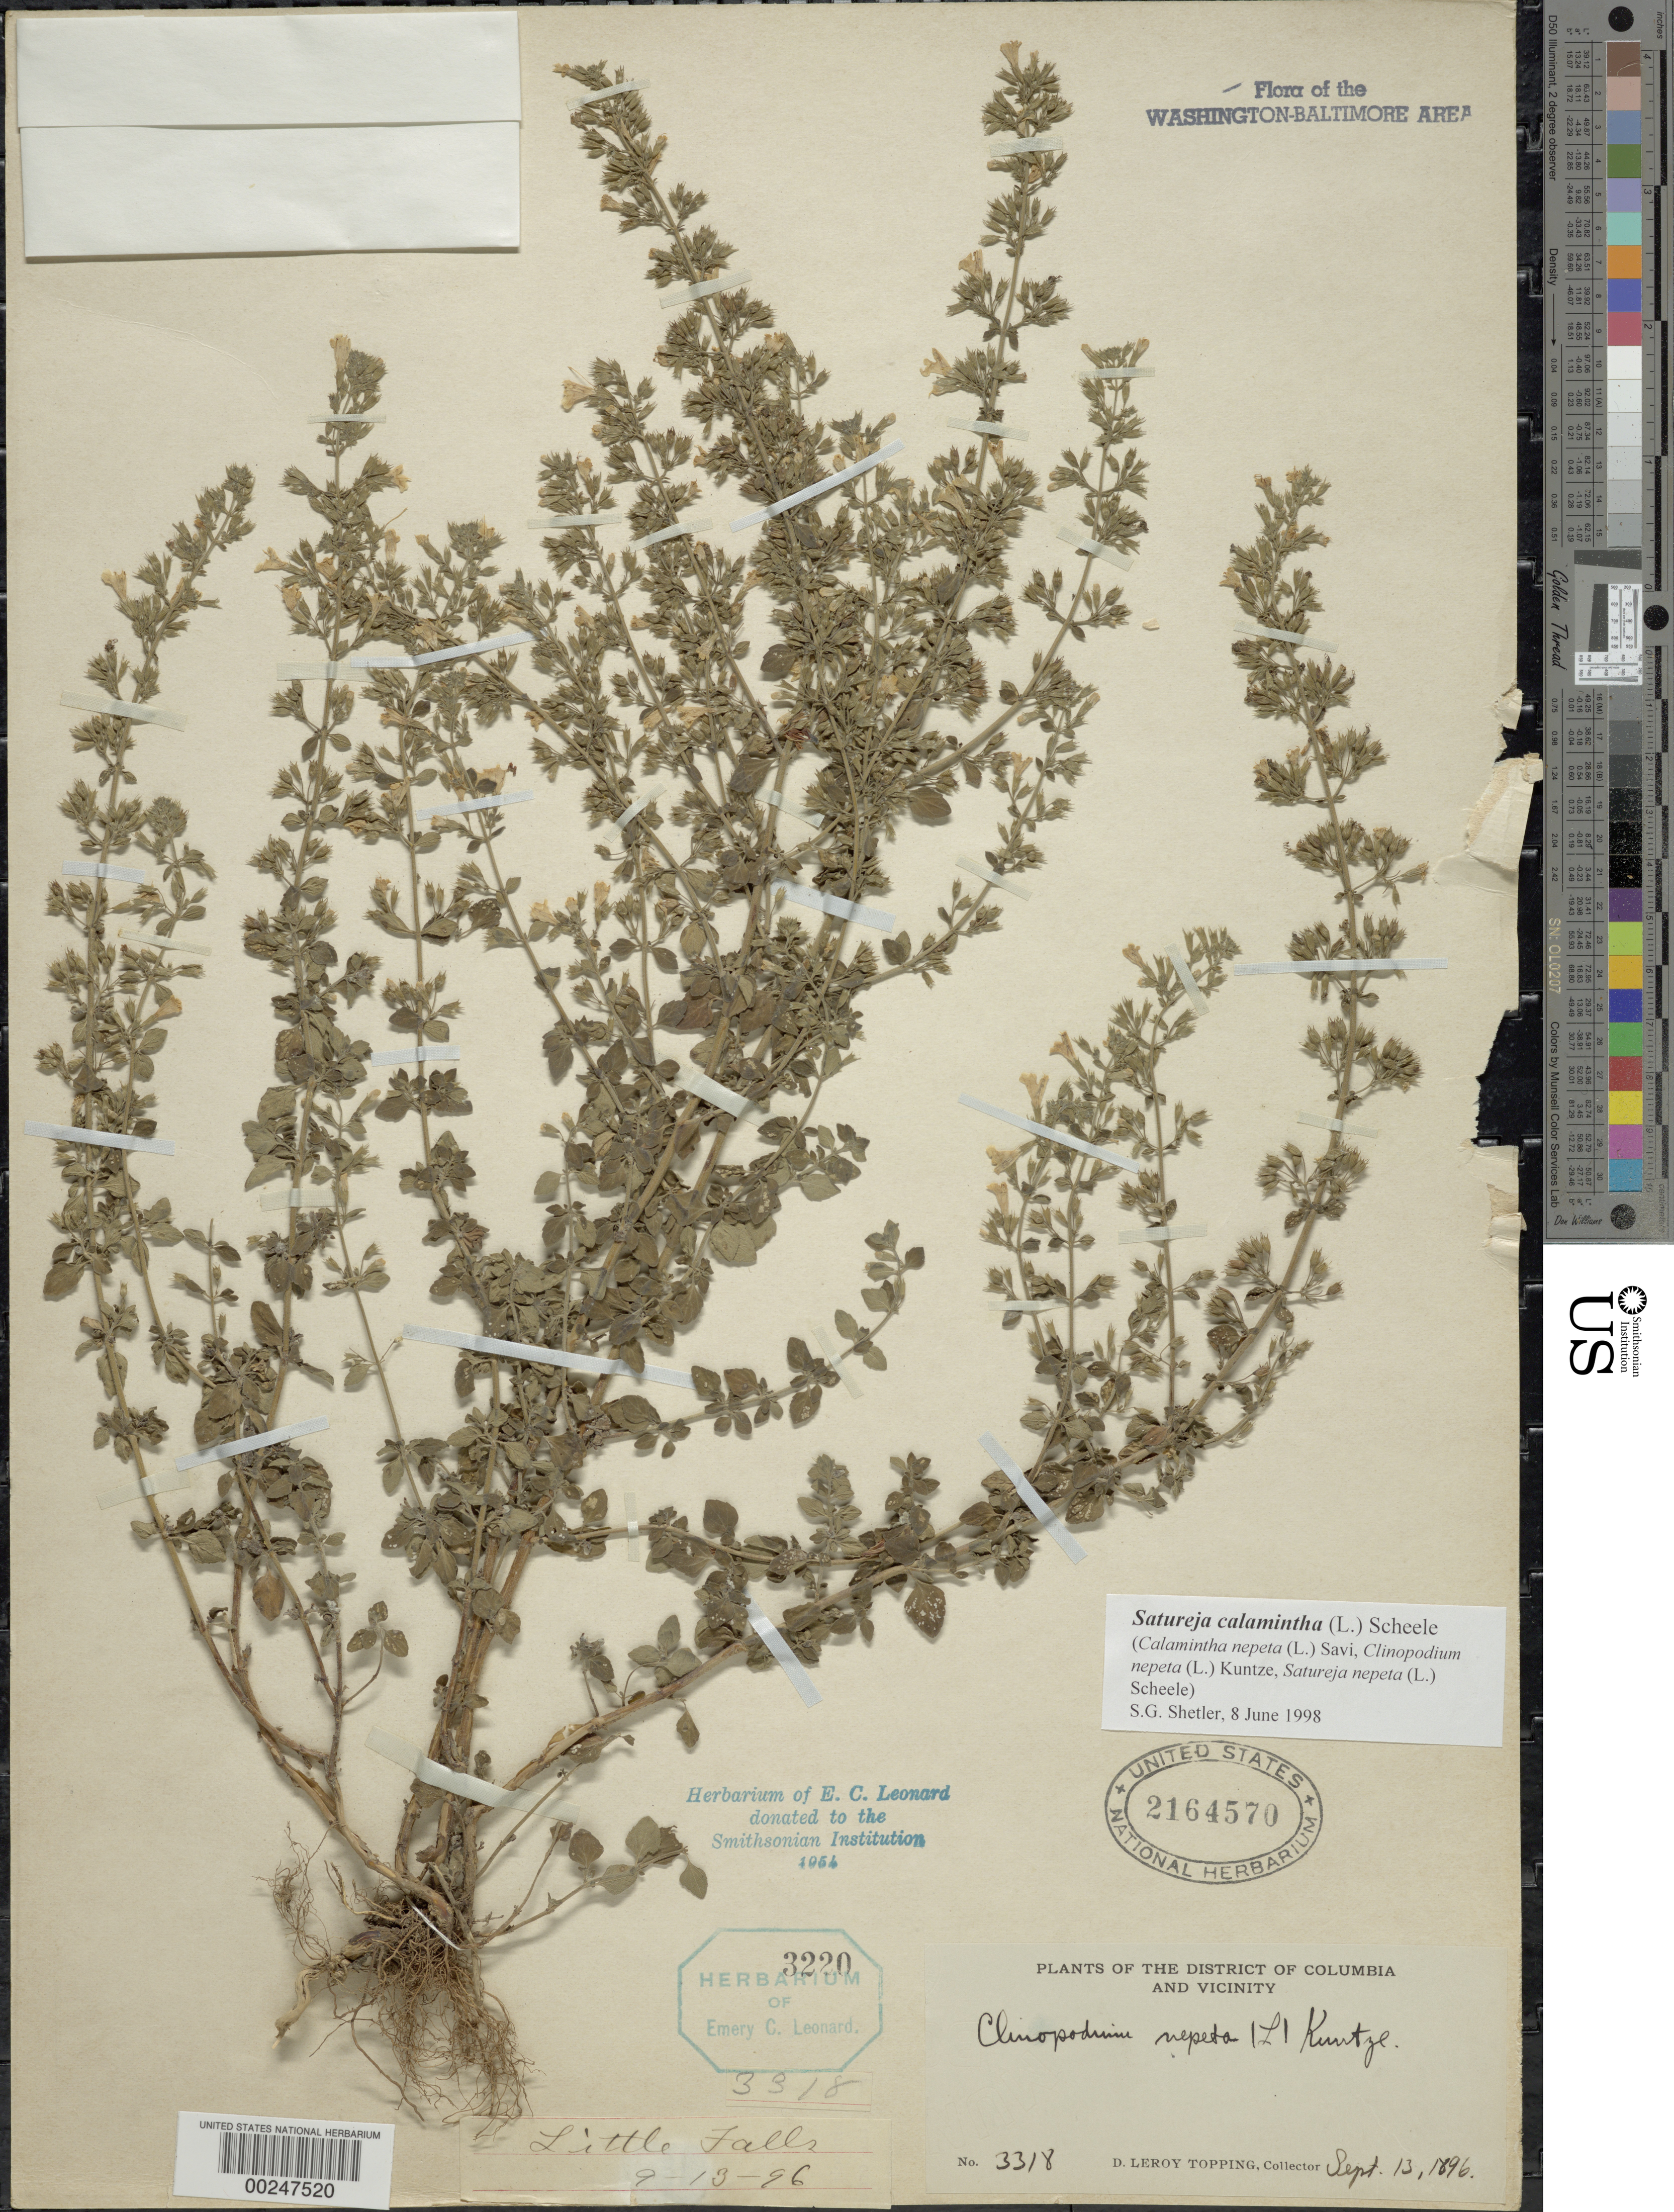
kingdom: Plantae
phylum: Tracheophyta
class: Magnoliopsida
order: Lamiales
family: Lamiaceae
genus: Clinopodium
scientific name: Clinopodium nepeta subsp. glandulosum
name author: (Req.) Govaerts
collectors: D. L. Topping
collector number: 3318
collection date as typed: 13 Sep 1896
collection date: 1896-09-13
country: United States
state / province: District of Columbia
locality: Little Falls C. and O. Canal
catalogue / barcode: US 2164570